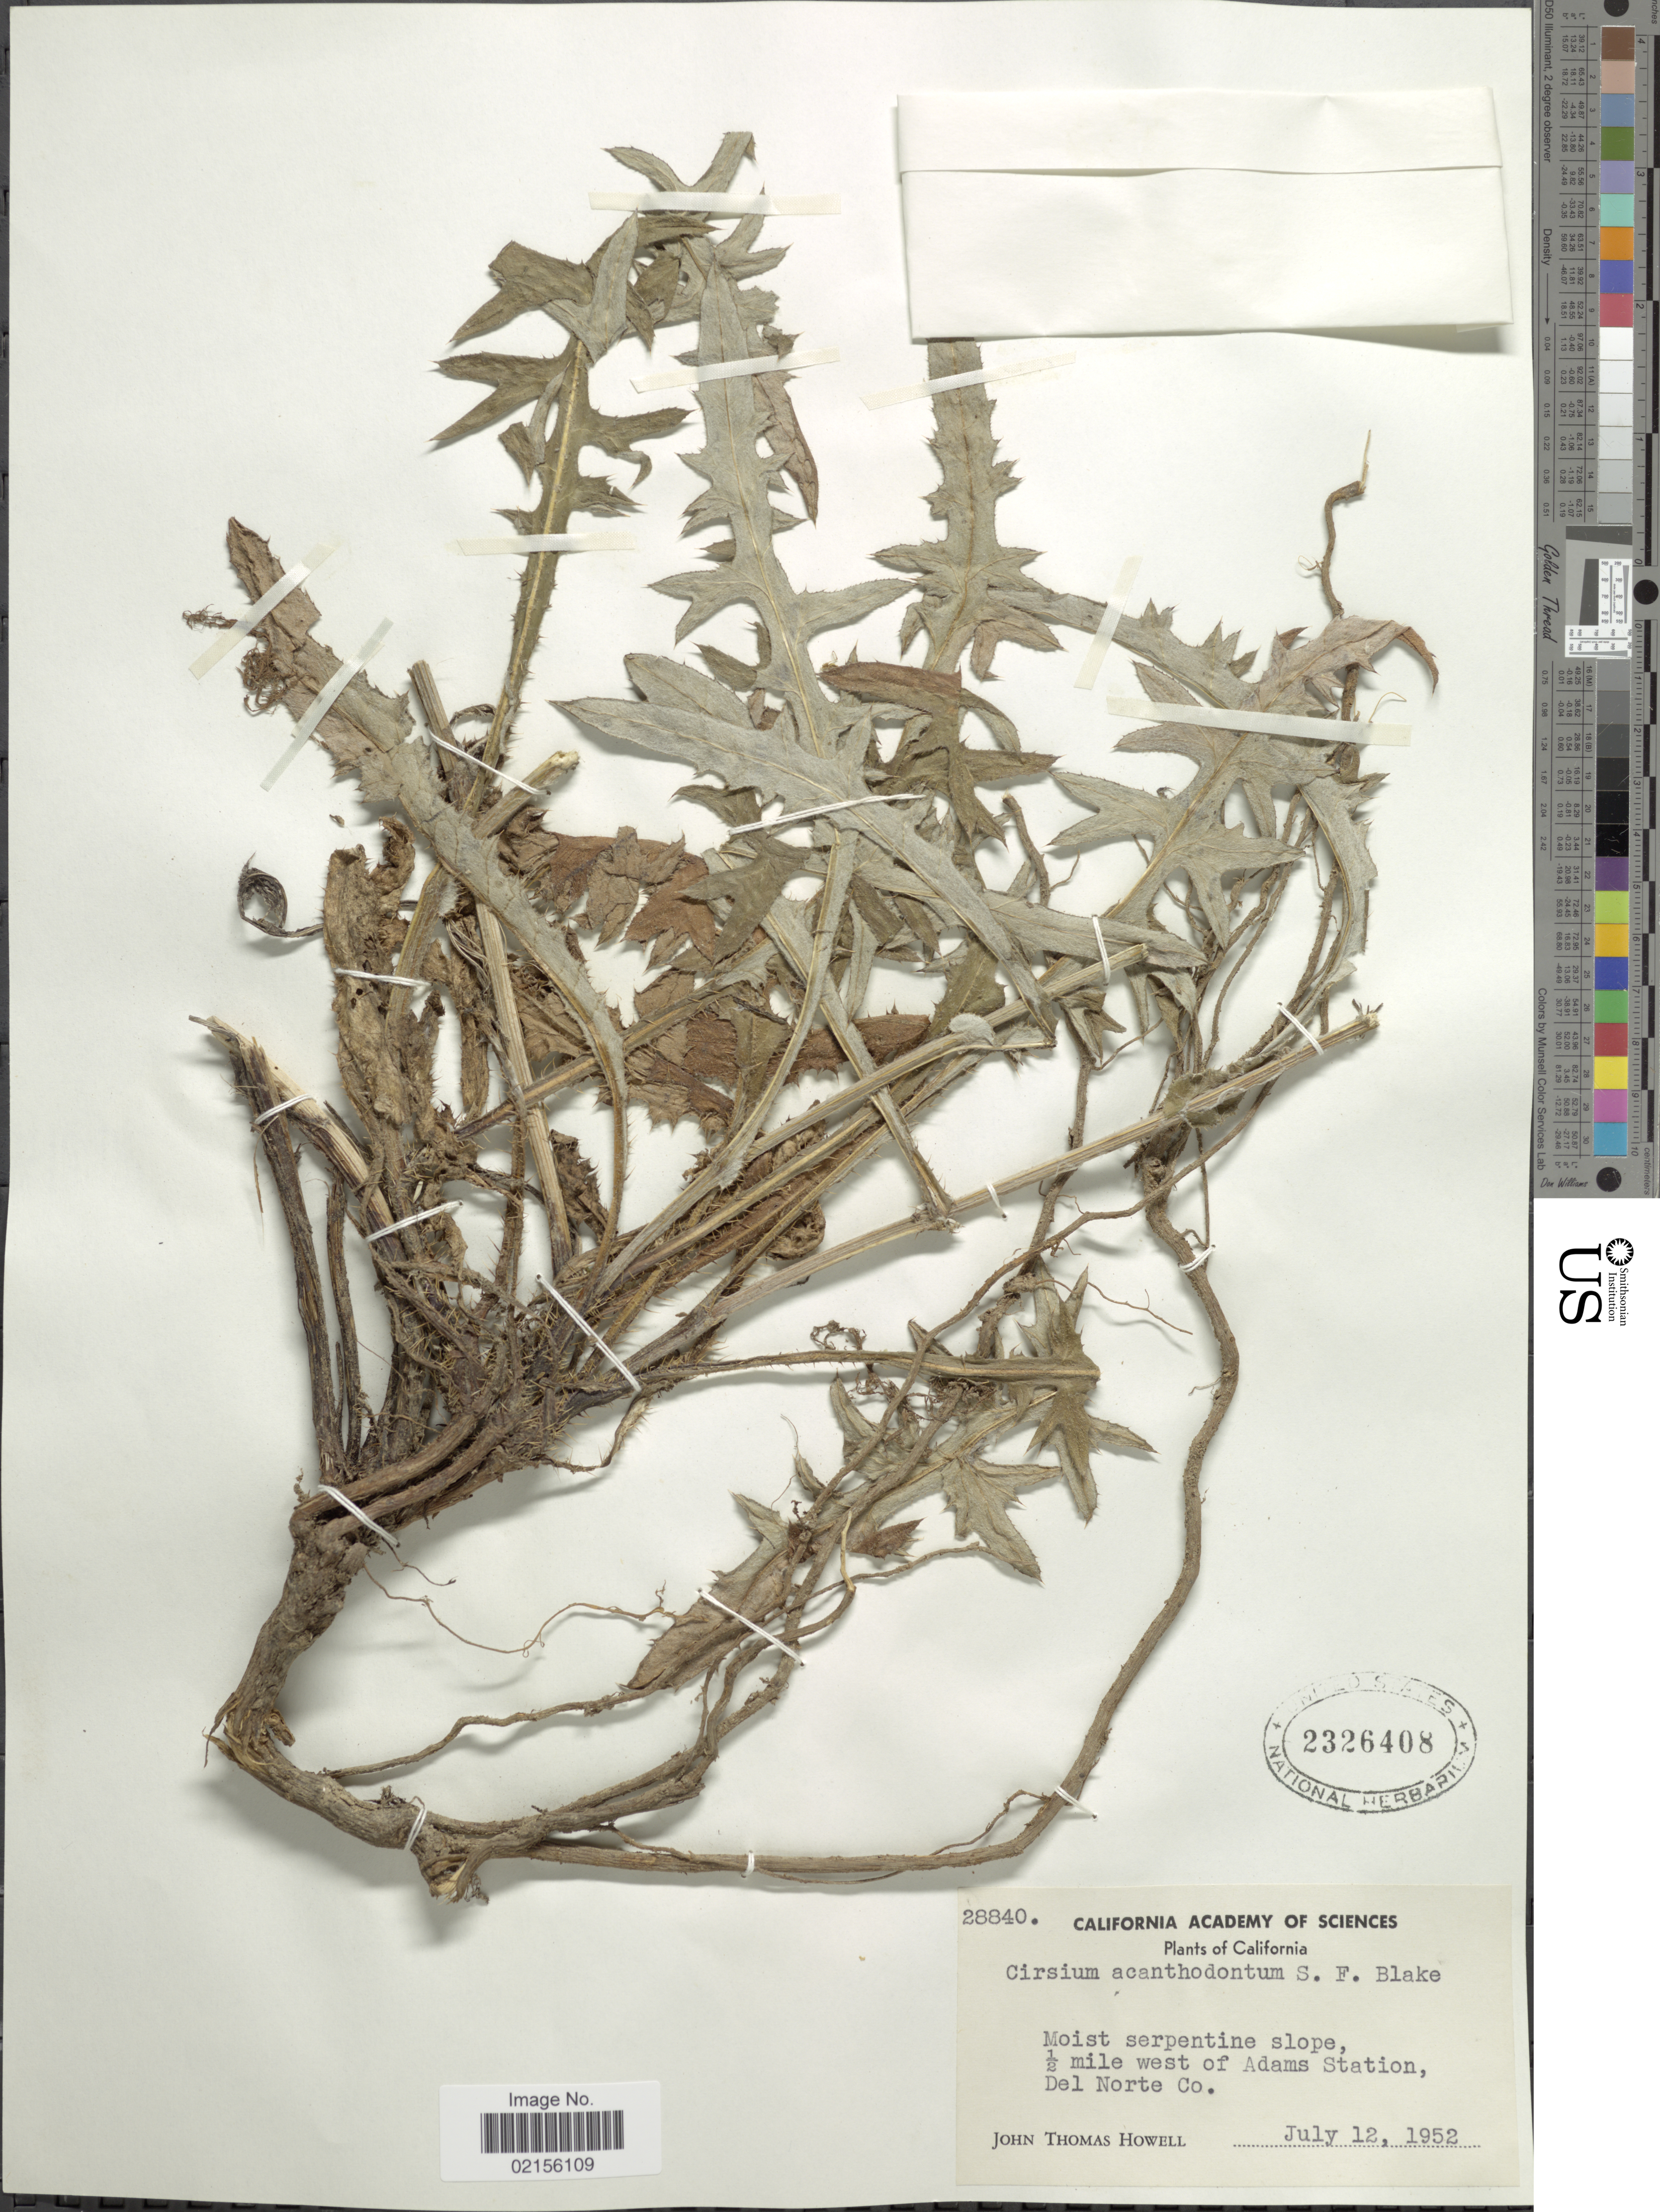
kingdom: Plantae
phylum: Tracheophyta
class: Magnoliopsida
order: Asterales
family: Asteraceae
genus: Cirsium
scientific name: Cirsium remotifolium var. rivulare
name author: Jeps.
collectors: J. T. Howell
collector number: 28840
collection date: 1952-07-12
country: United States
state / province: California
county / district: Del Norte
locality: Moist serpentine slope, ½ mile west of Adams Station, Del Norte Co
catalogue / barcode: US 2326408